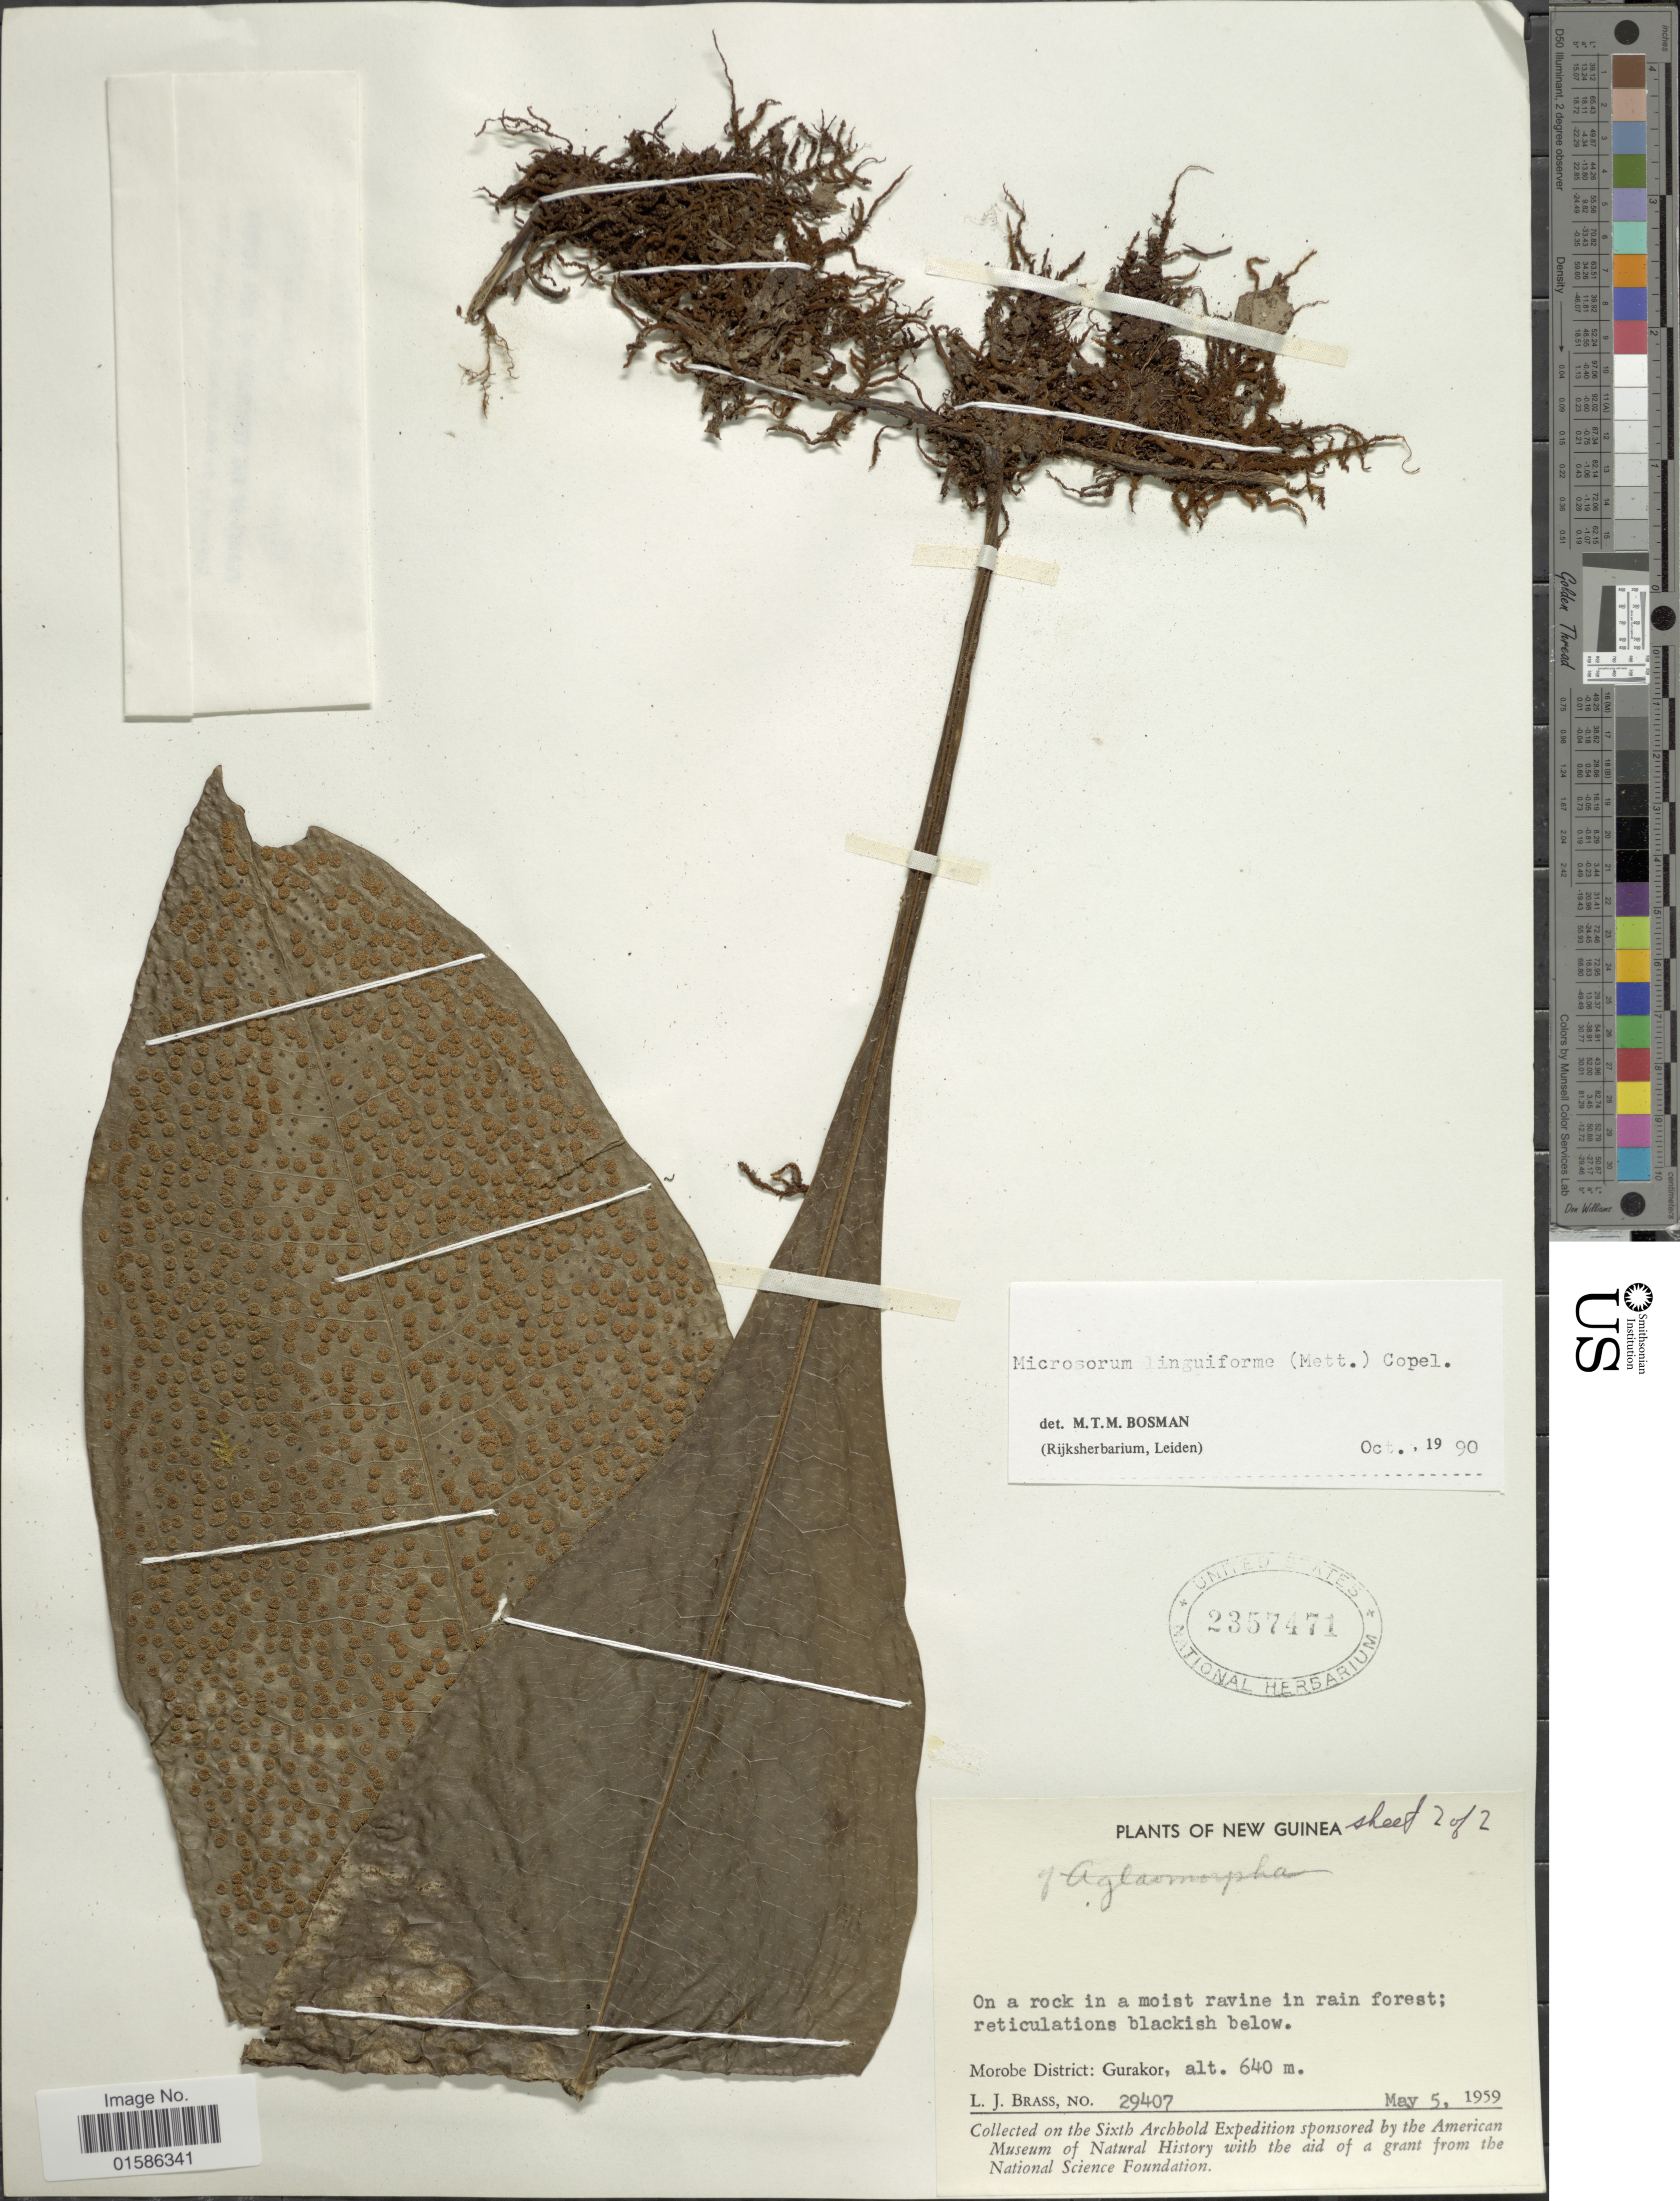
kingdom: Plantae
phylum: Tracheophyta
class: Polypodiopsida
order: Polypodiales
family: Polypodiaceae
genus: Microsorum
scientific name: Microsorum linguiforme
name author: (Mett.) Copel.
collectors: L. J. Brass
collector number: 29407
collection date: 1959-05-05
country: Papua New Guinea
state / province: Morobe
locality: New Guinea, Morobe District: Gurakor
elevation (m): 640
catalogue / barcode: US 2357471